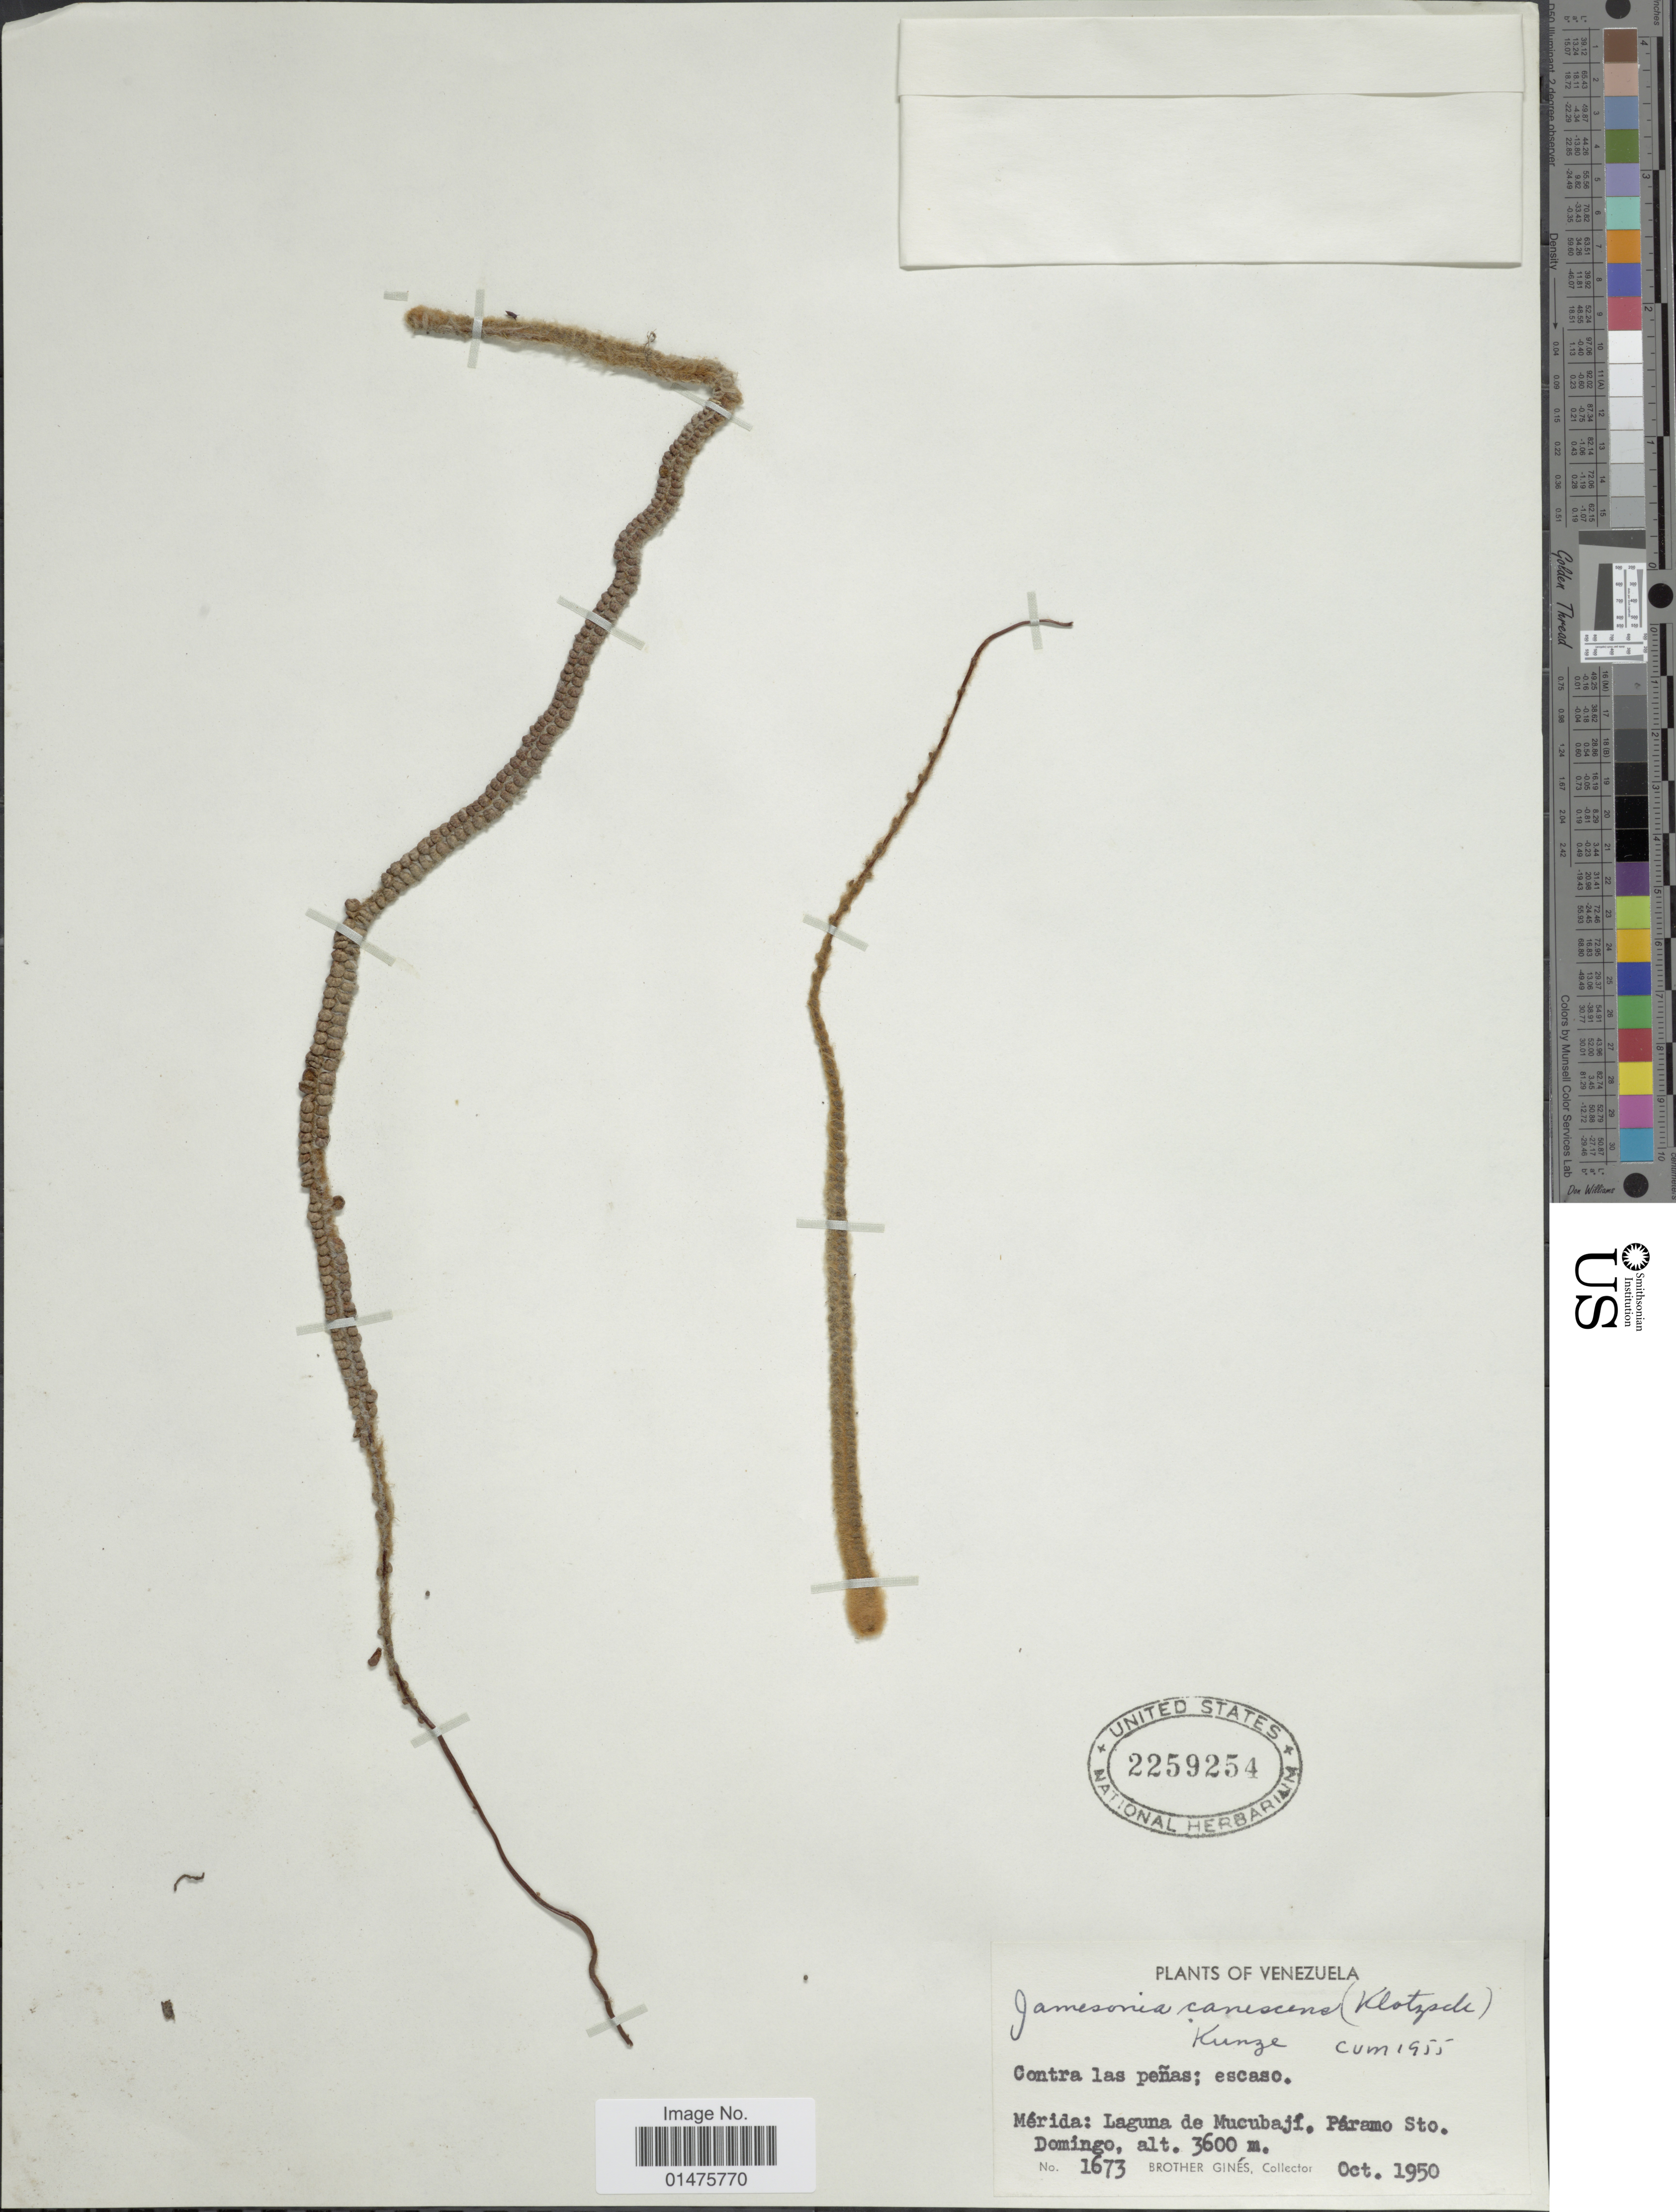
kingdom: Plantae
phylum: Tracheophyta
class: Polypodiopsida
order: Polypodiales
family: Pteridaceae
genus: Jamesonia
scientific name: Jamesonia canescens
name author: Kunze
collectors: Bro. Gines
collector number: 1673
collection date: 1950-10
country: Venezuela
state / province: Mérida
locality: Laguna de Mucubají. Päramo Sto Domingo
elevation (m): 3600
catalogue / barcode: US 2259254